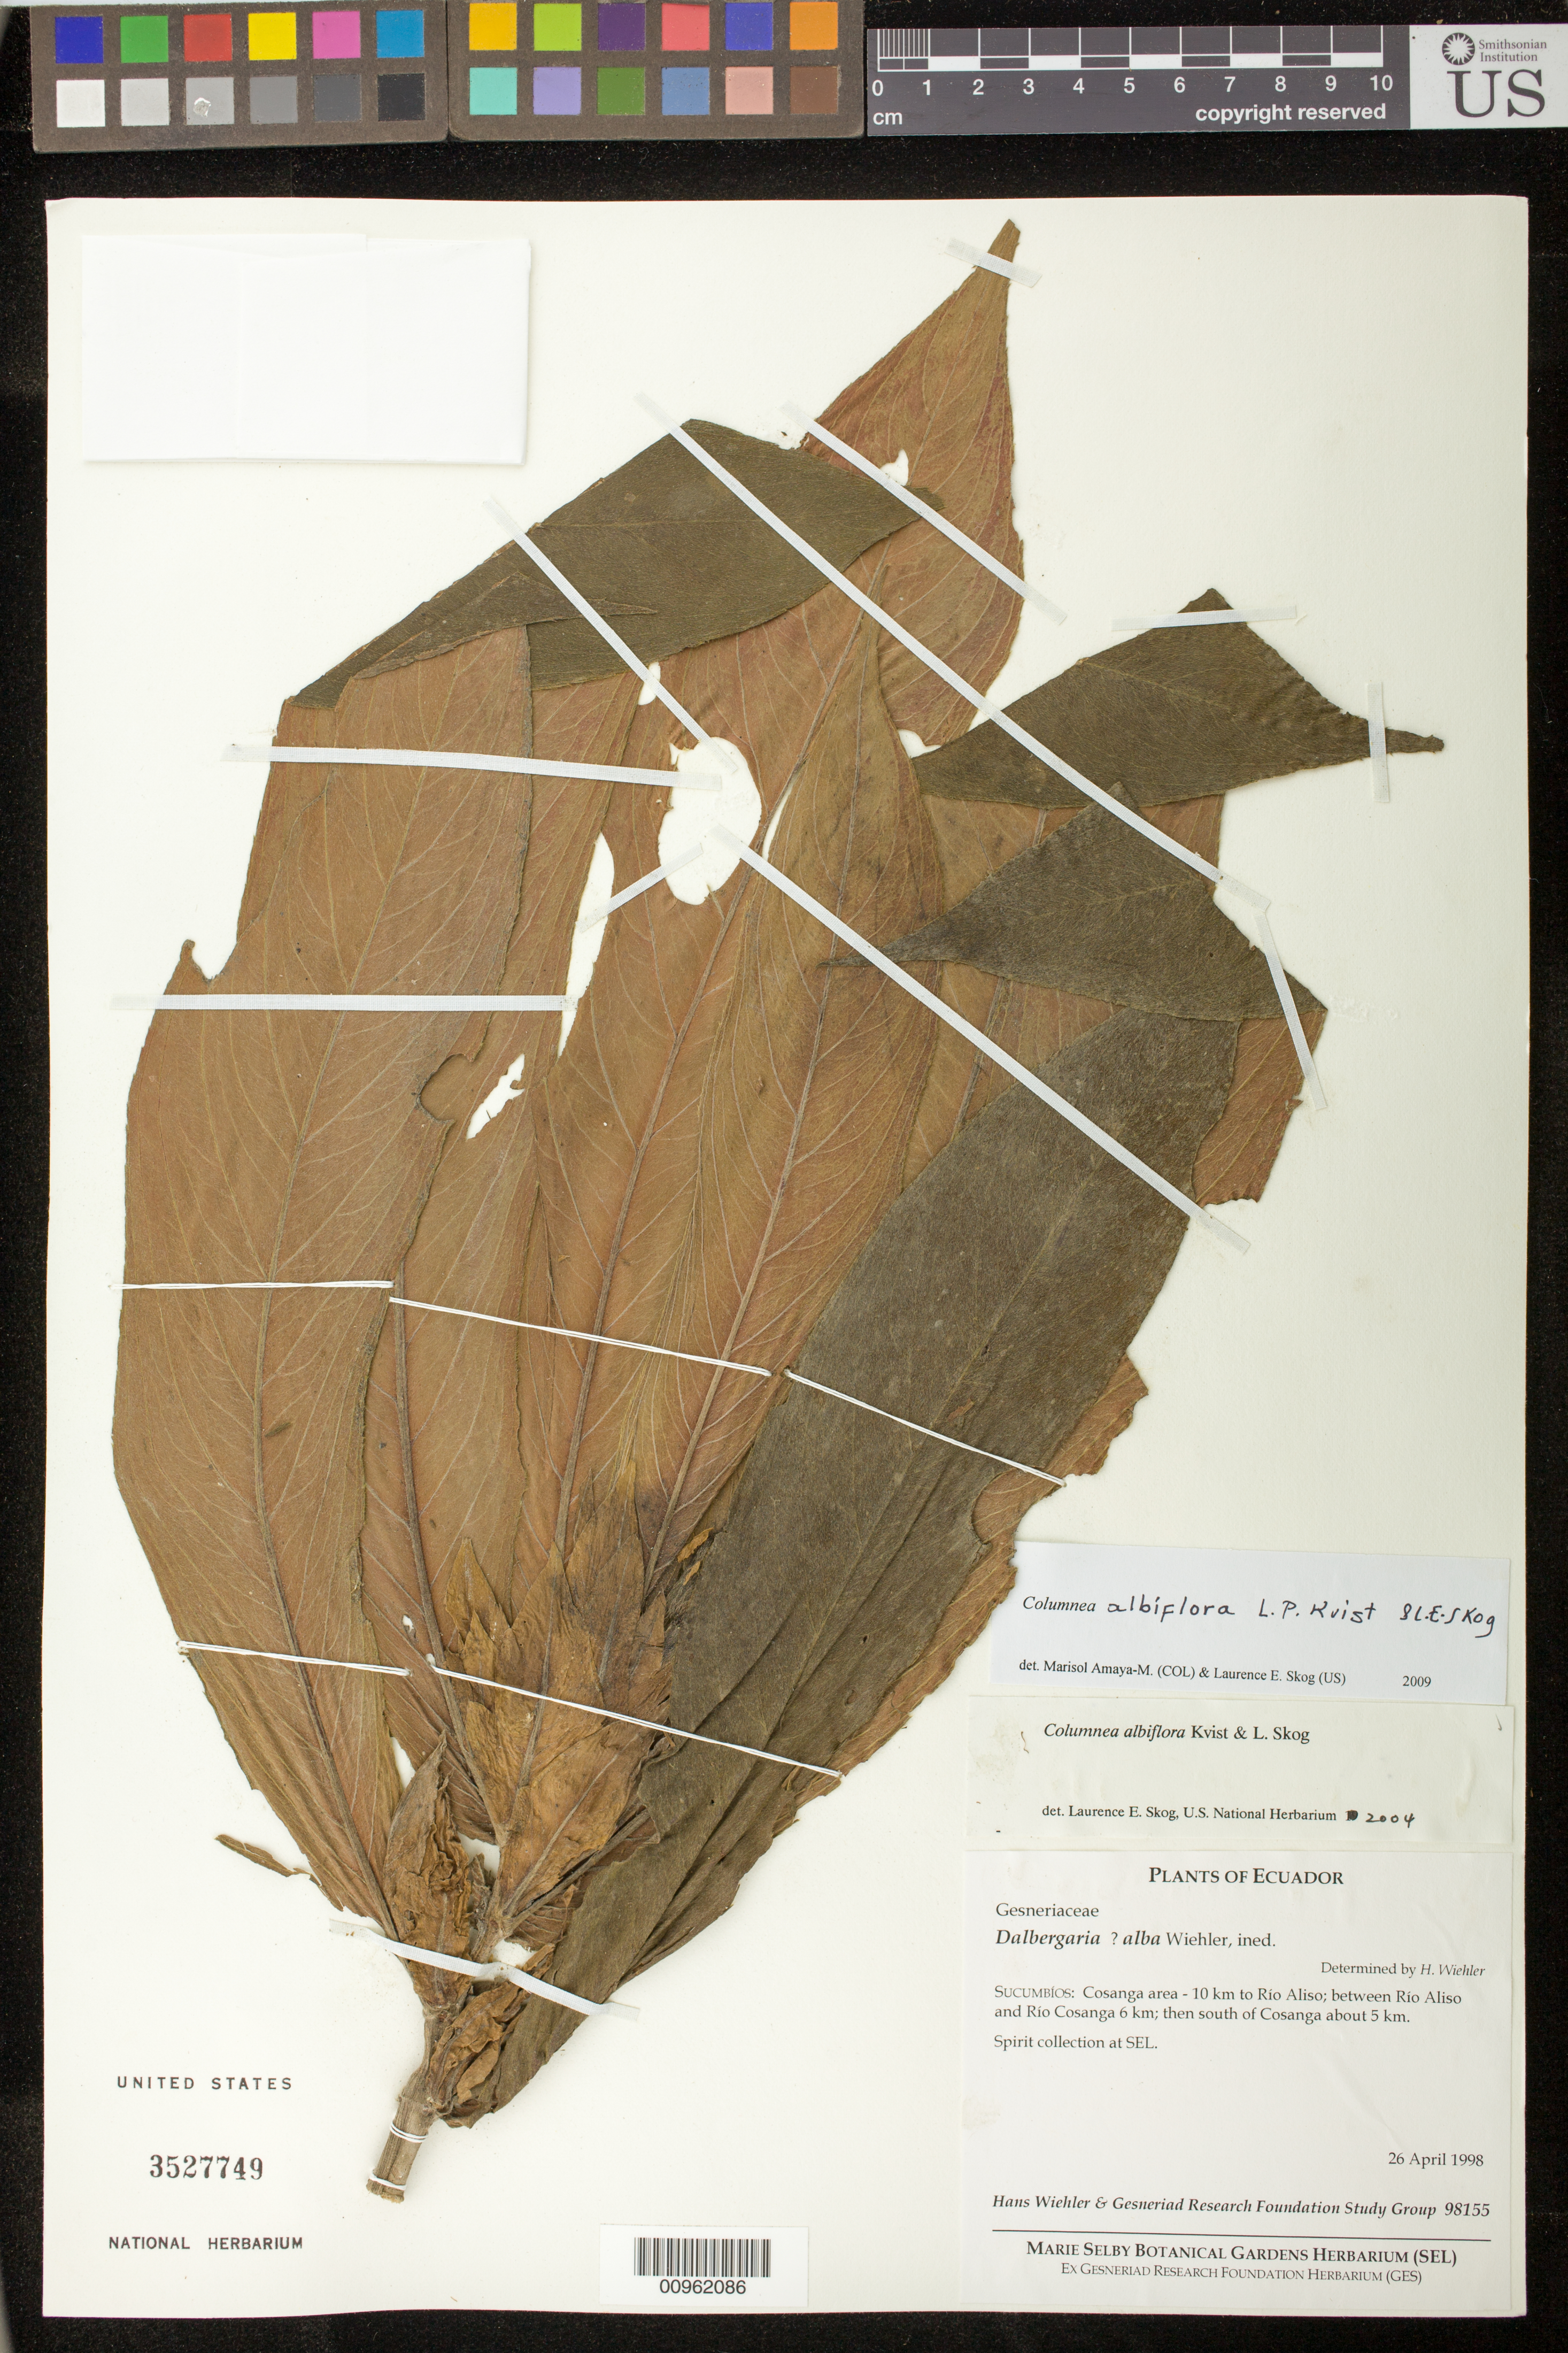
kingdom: Plantae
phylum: Tracheophyta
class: Magnoliopsida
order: Lamiales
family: Gesneriaceae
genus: Columnea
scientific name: Columnea albiflora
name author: L.P. Kvist & L.E. Skog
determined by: Skog, Laurence E.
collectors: H. J. Wiehler & GRF Study Group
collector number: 98155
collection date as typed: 26 Apr 1998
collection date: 1998-04-26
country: Ecuador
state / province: Sucumbíos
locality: Sucumbíos: Cosanga area - 10 km to Rio Aliso; between Rio Aliso and Rio Cosanga 6 km; then south of Cosanga about 5 km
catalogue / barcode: US 3527749